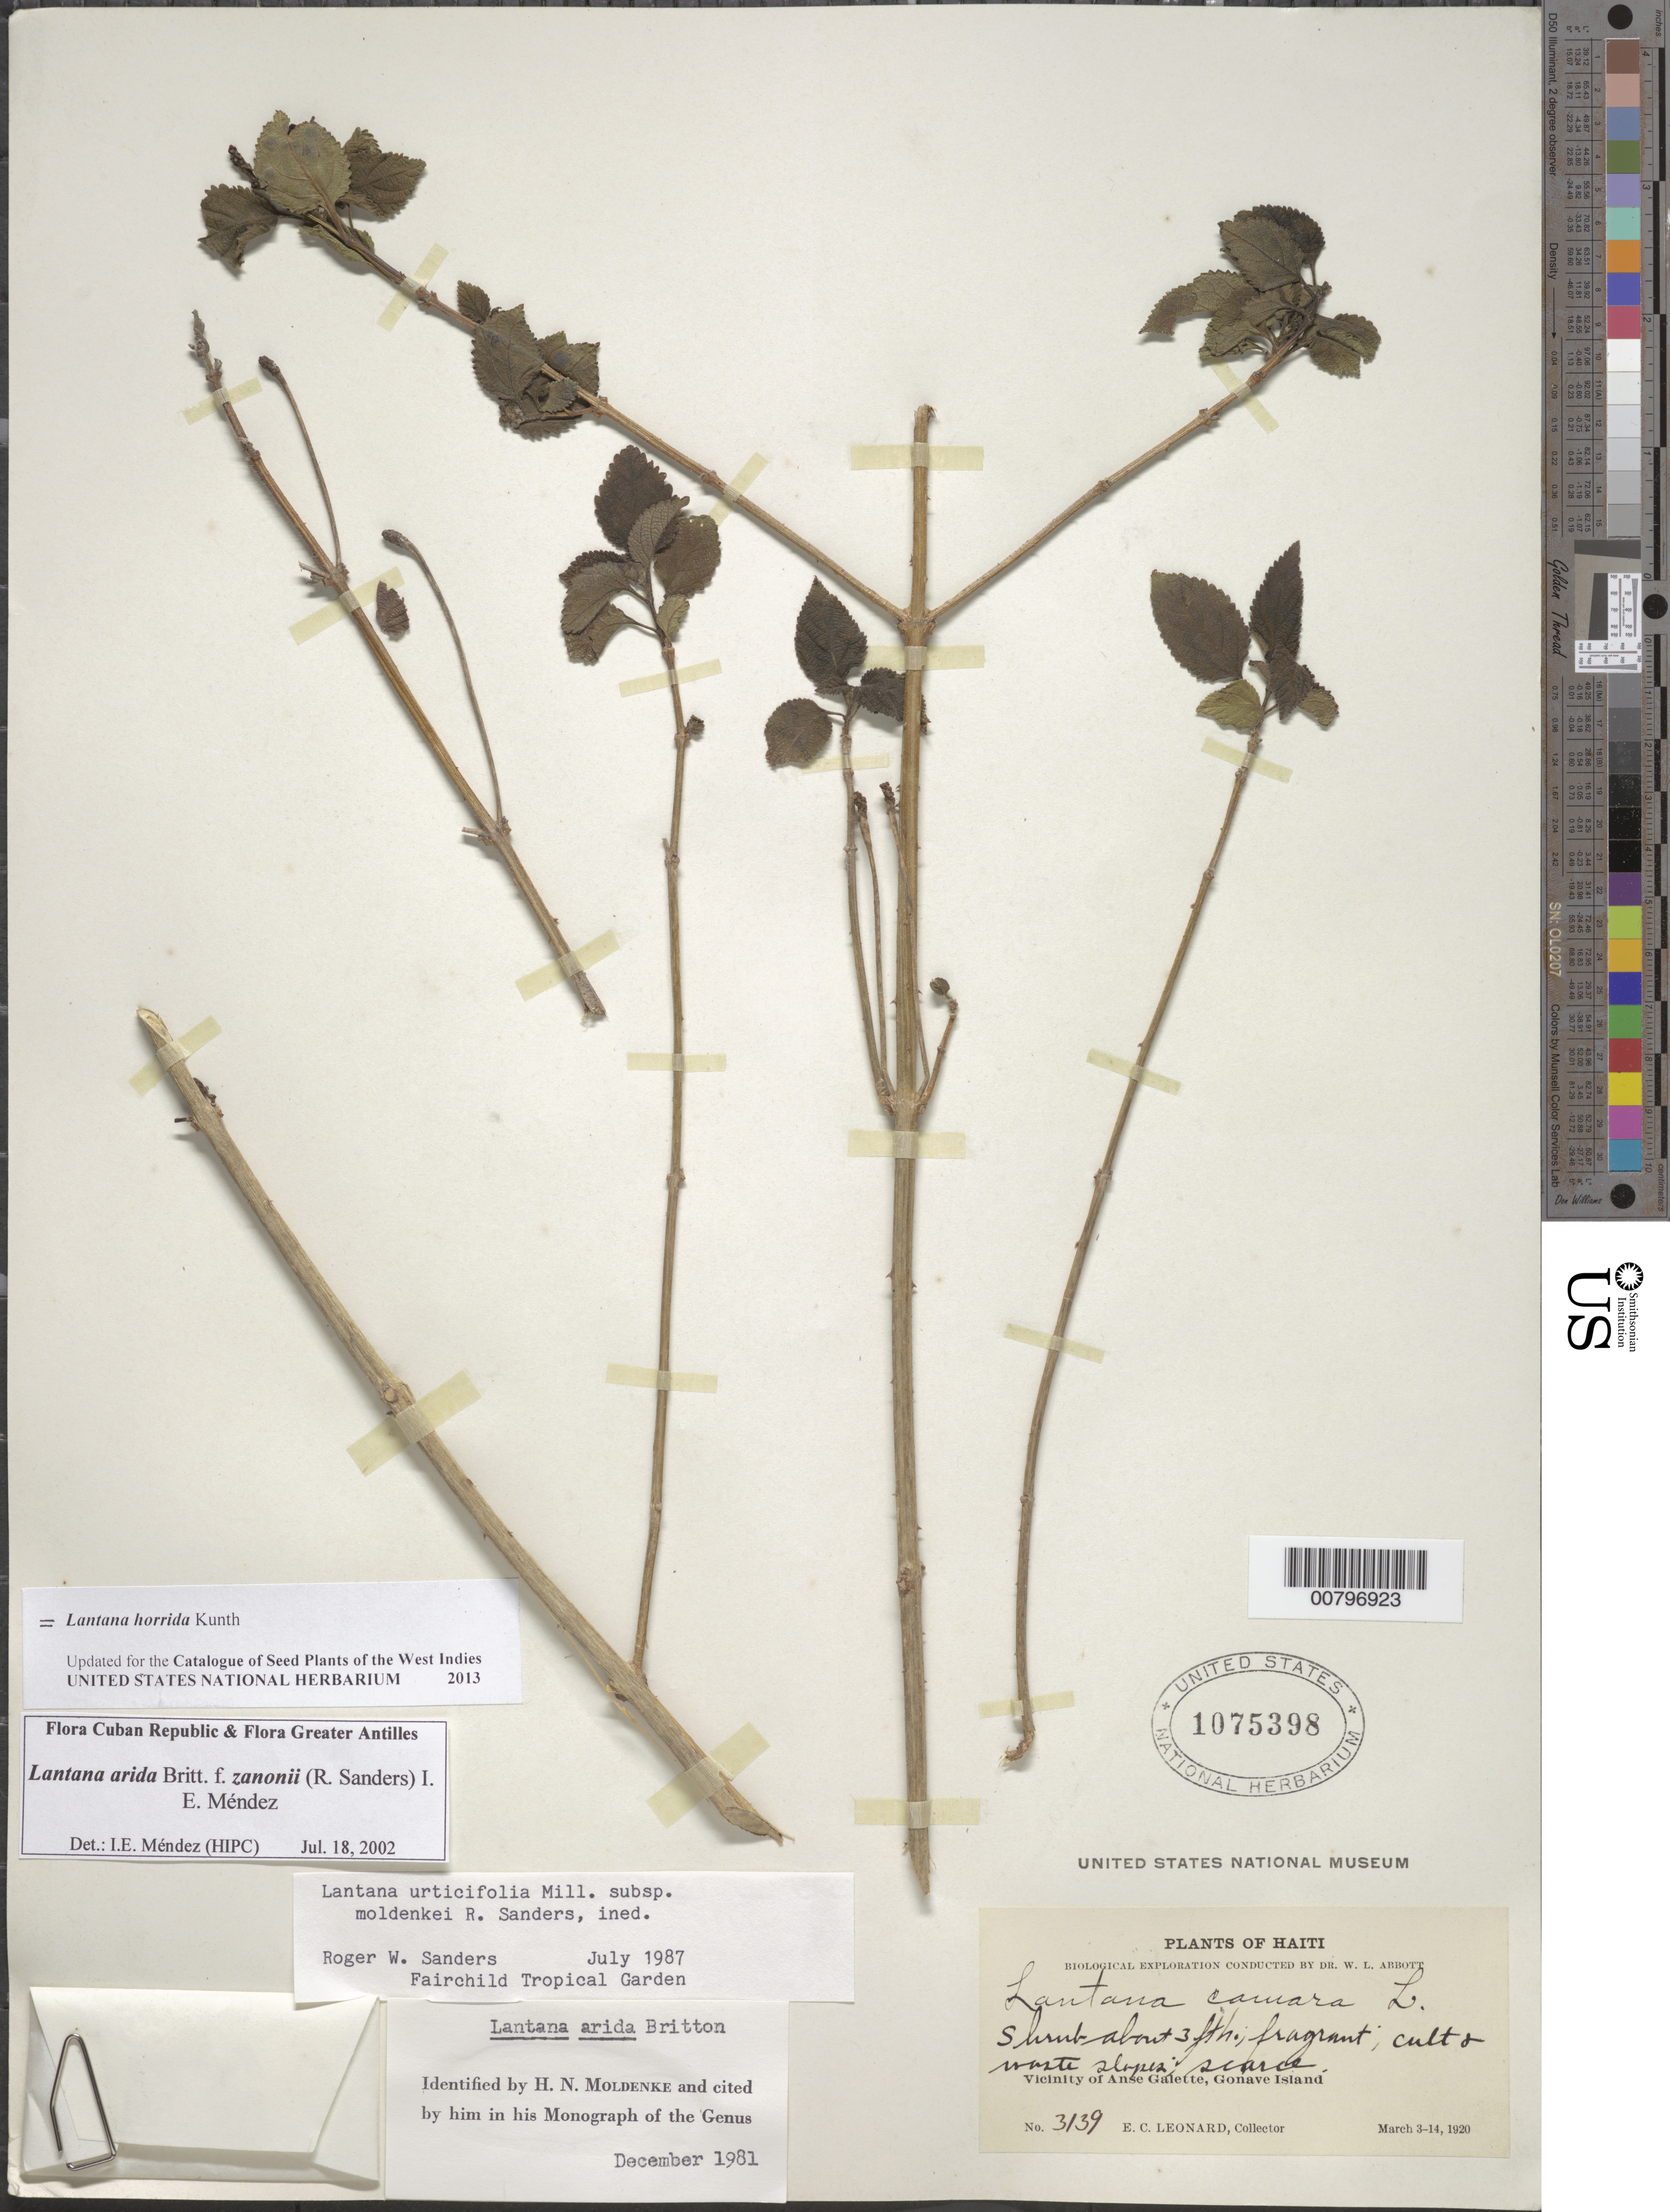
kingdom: Plantae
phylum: Tracheophyta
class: Magnoliopsida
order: Lamiales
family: Verbenaceae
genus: Lantana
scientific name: Lantana horrida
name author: Kunth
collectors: E. C. Leonard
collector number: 3139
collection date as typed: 03 Mar 1920 to 14 Mar 1920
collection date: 1920-03-03/1920-03-14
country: Haiti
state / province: Ouest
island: Île de la Gonâve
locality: Vicinity of Anse Galette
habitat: Waste slopes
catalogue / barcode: US 1075398